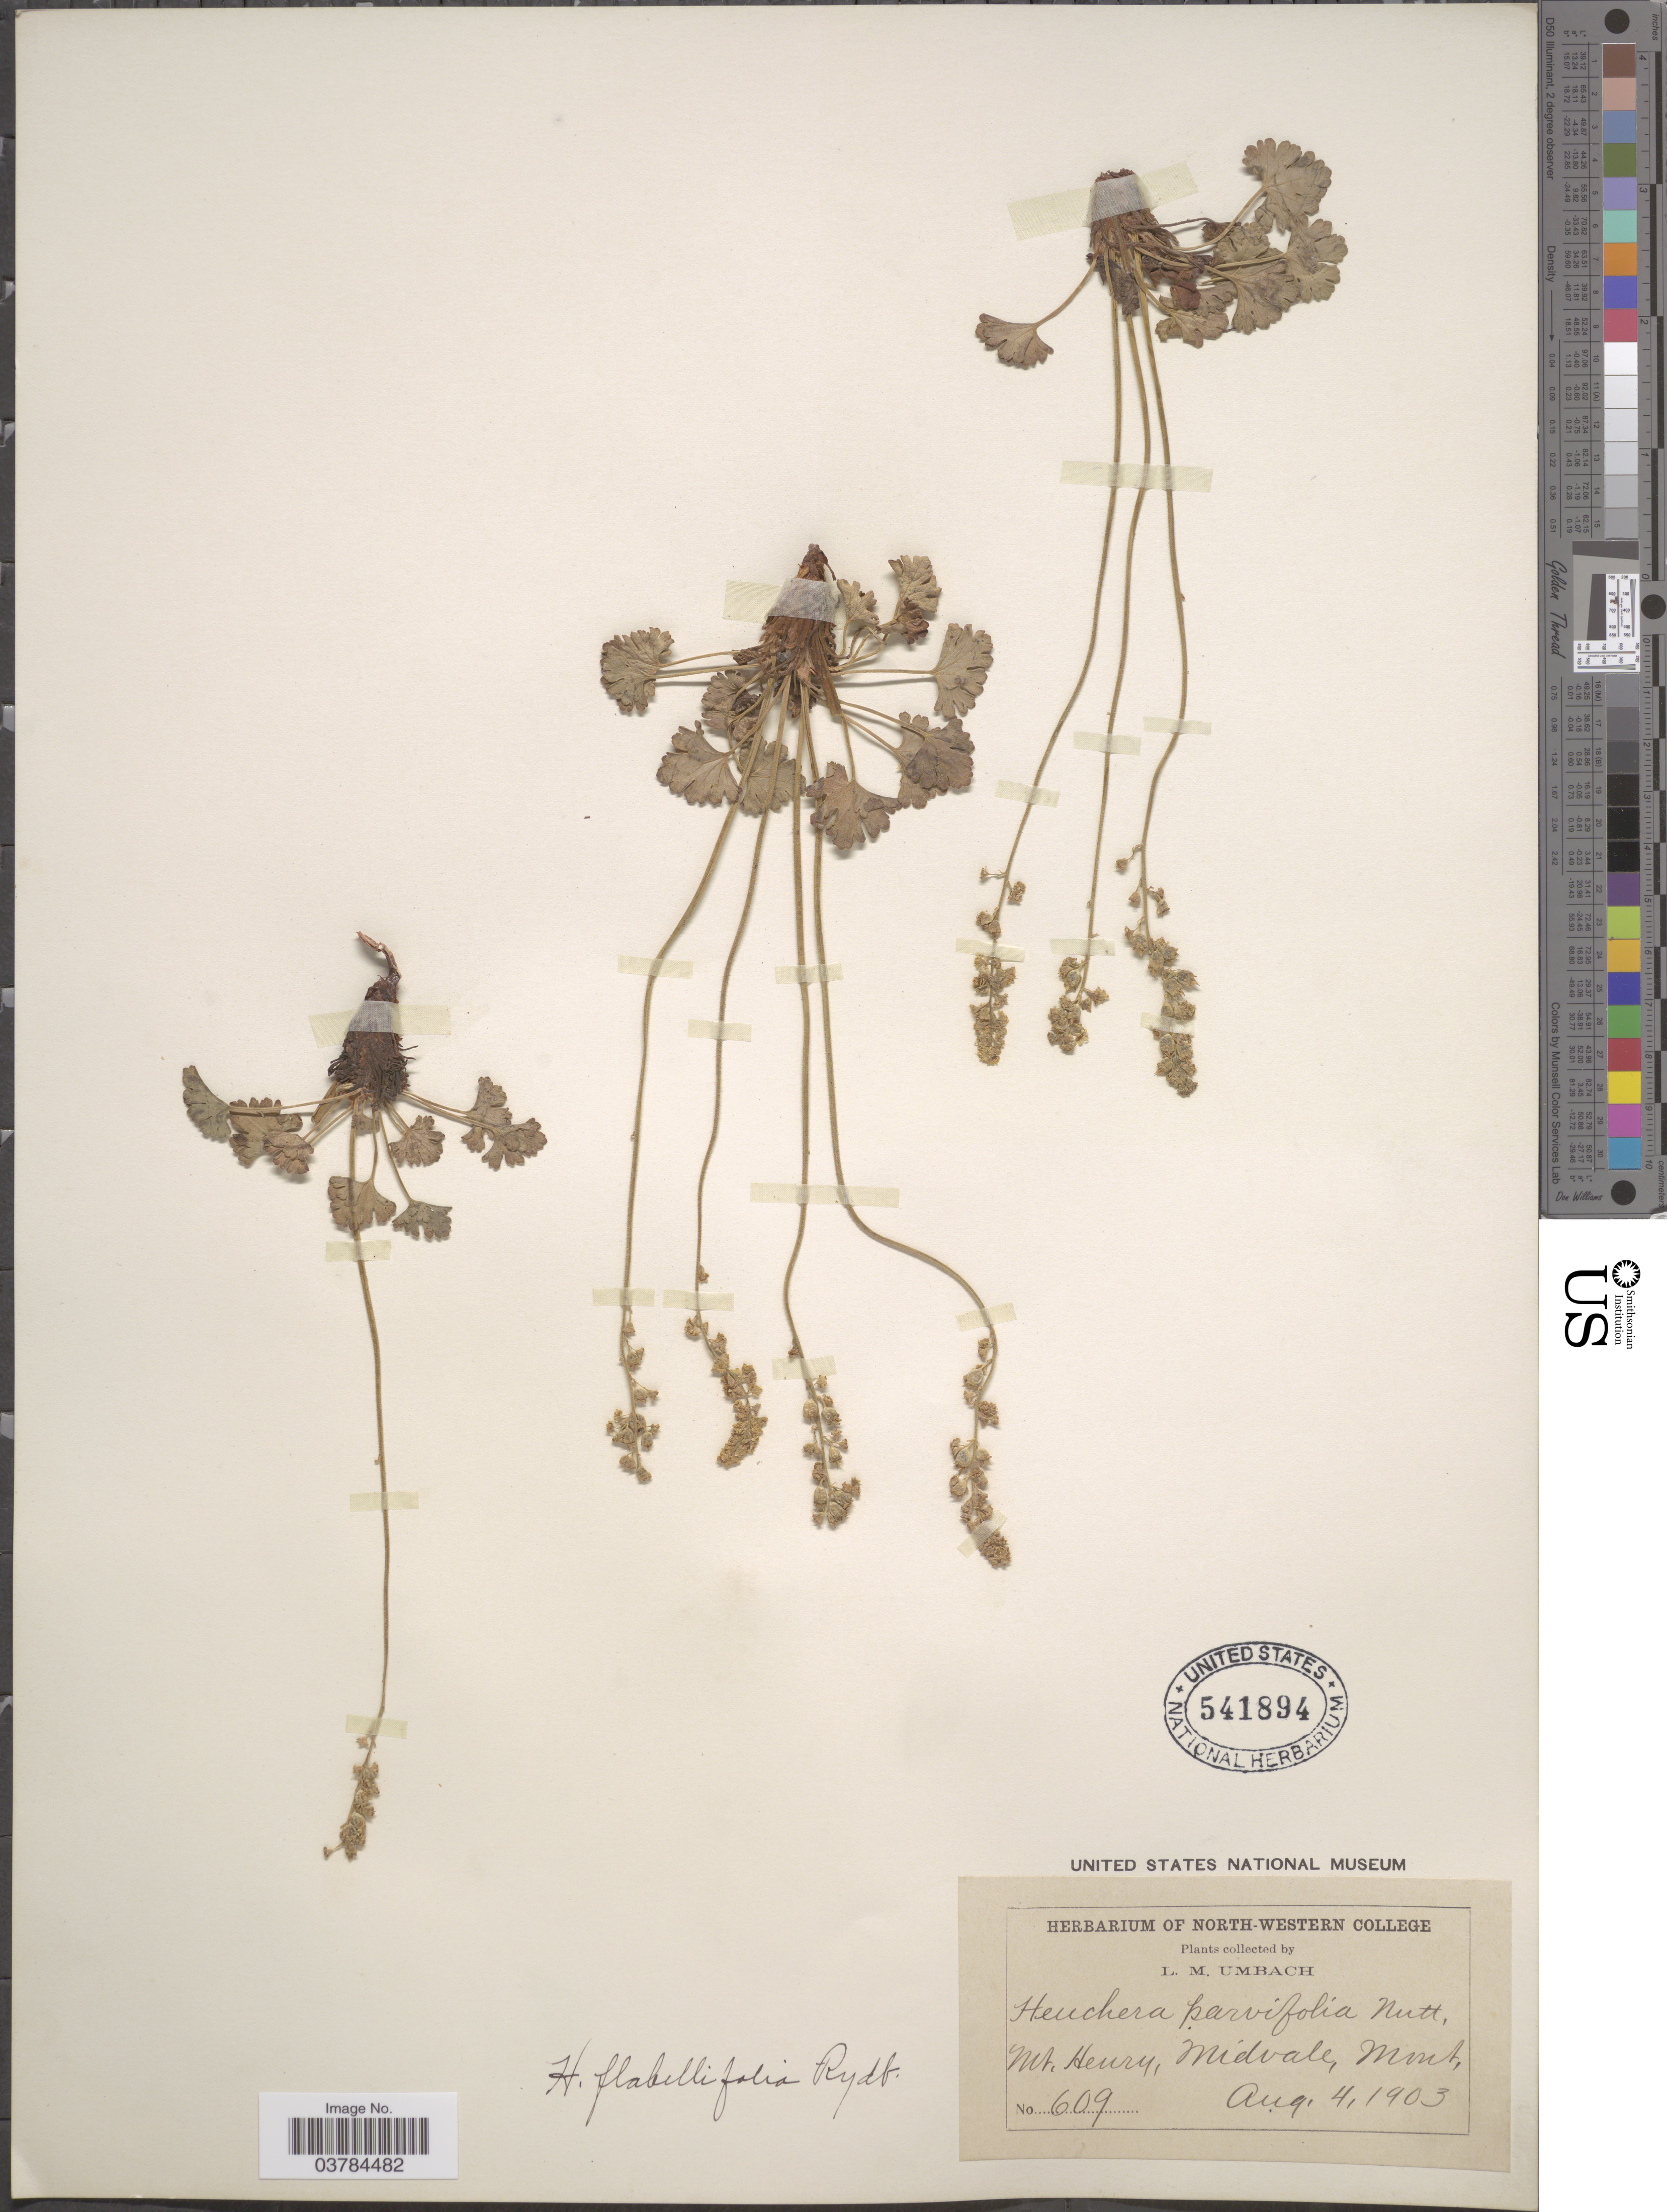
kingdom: Plantae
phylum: Tracheophyta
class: Magnoliopsida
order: Saxifragales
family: Saxifragaceae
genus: Heuchera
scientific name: Heuchera flabellifolia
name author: Rydb.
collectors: L. M. Umbach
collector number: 609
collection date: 1903-08-04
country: United States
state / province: Texas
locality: Mt. Henry, Midvale.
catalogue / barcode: US 541894